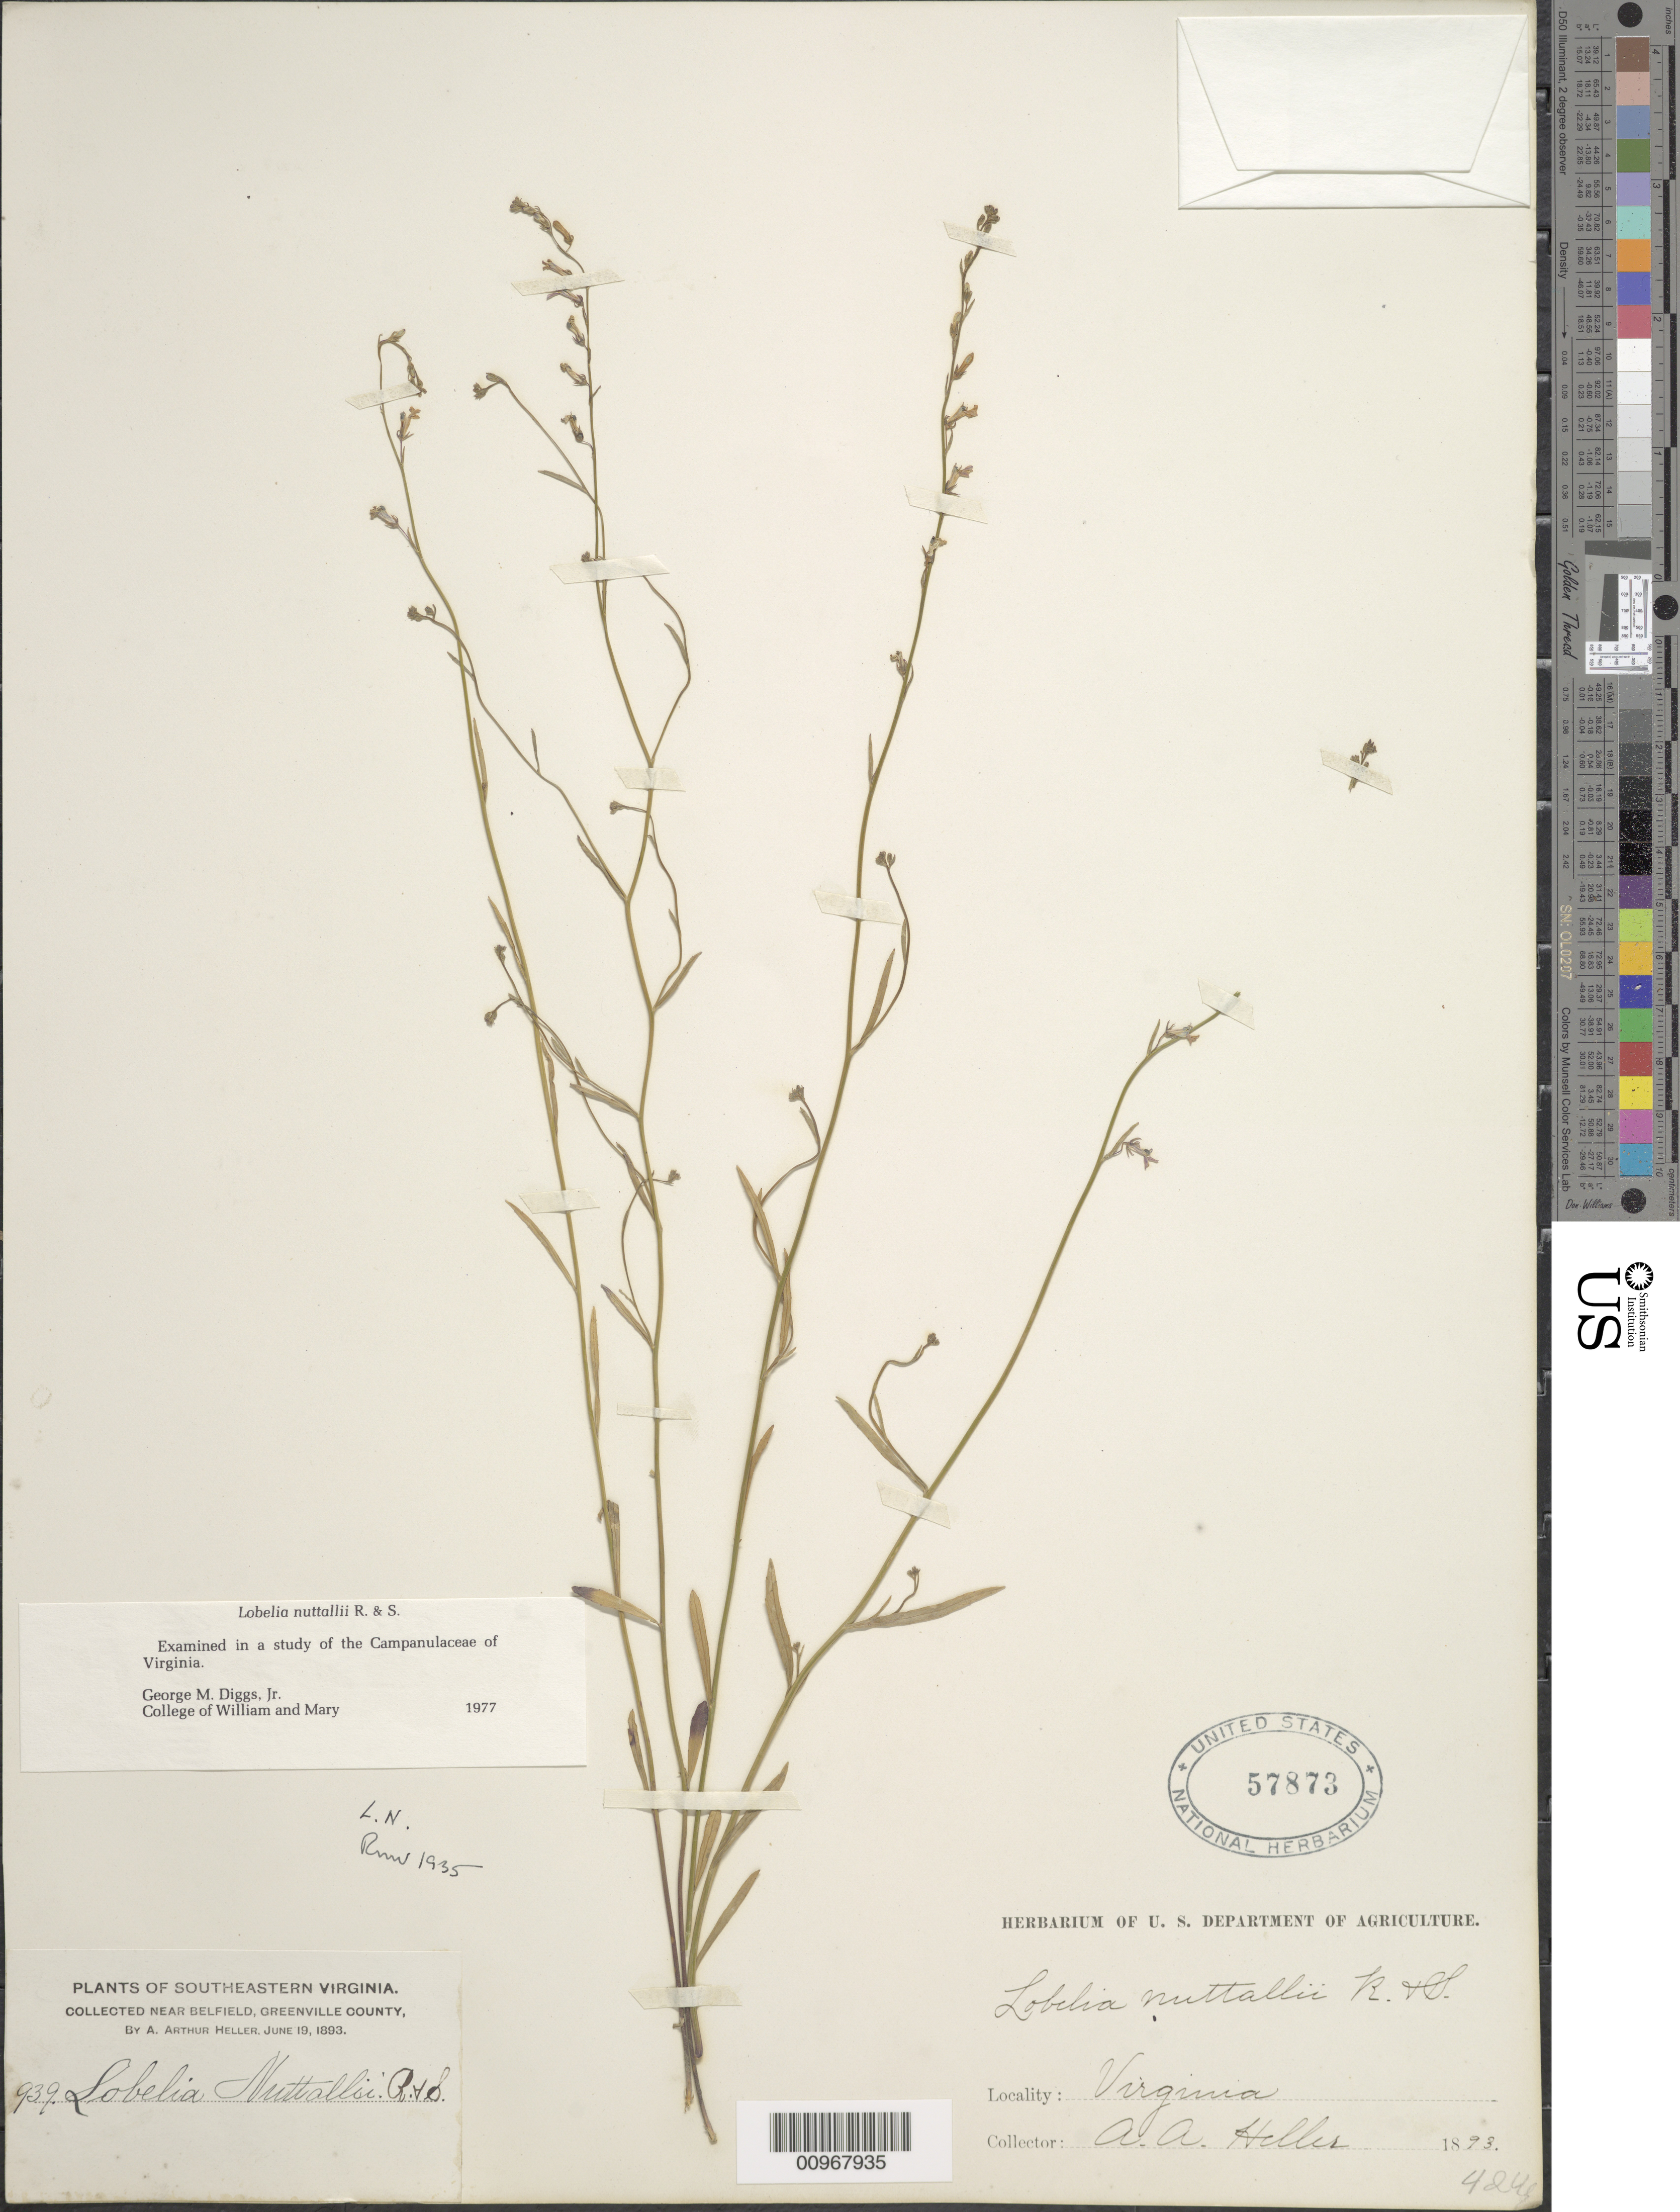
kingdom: Plantae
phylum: Tracheophyta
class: Magnoliopsida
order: Asterales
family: Campanulaceae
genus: Lobelia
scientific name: Lobelia nuttallii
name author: Schult.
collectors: A. A. Heller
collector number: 939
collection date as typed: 19 Jun 1893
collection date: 1893-06-19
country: United States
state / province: Virginia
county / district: Greensville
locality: Near Belfield.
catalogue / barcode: US 57873